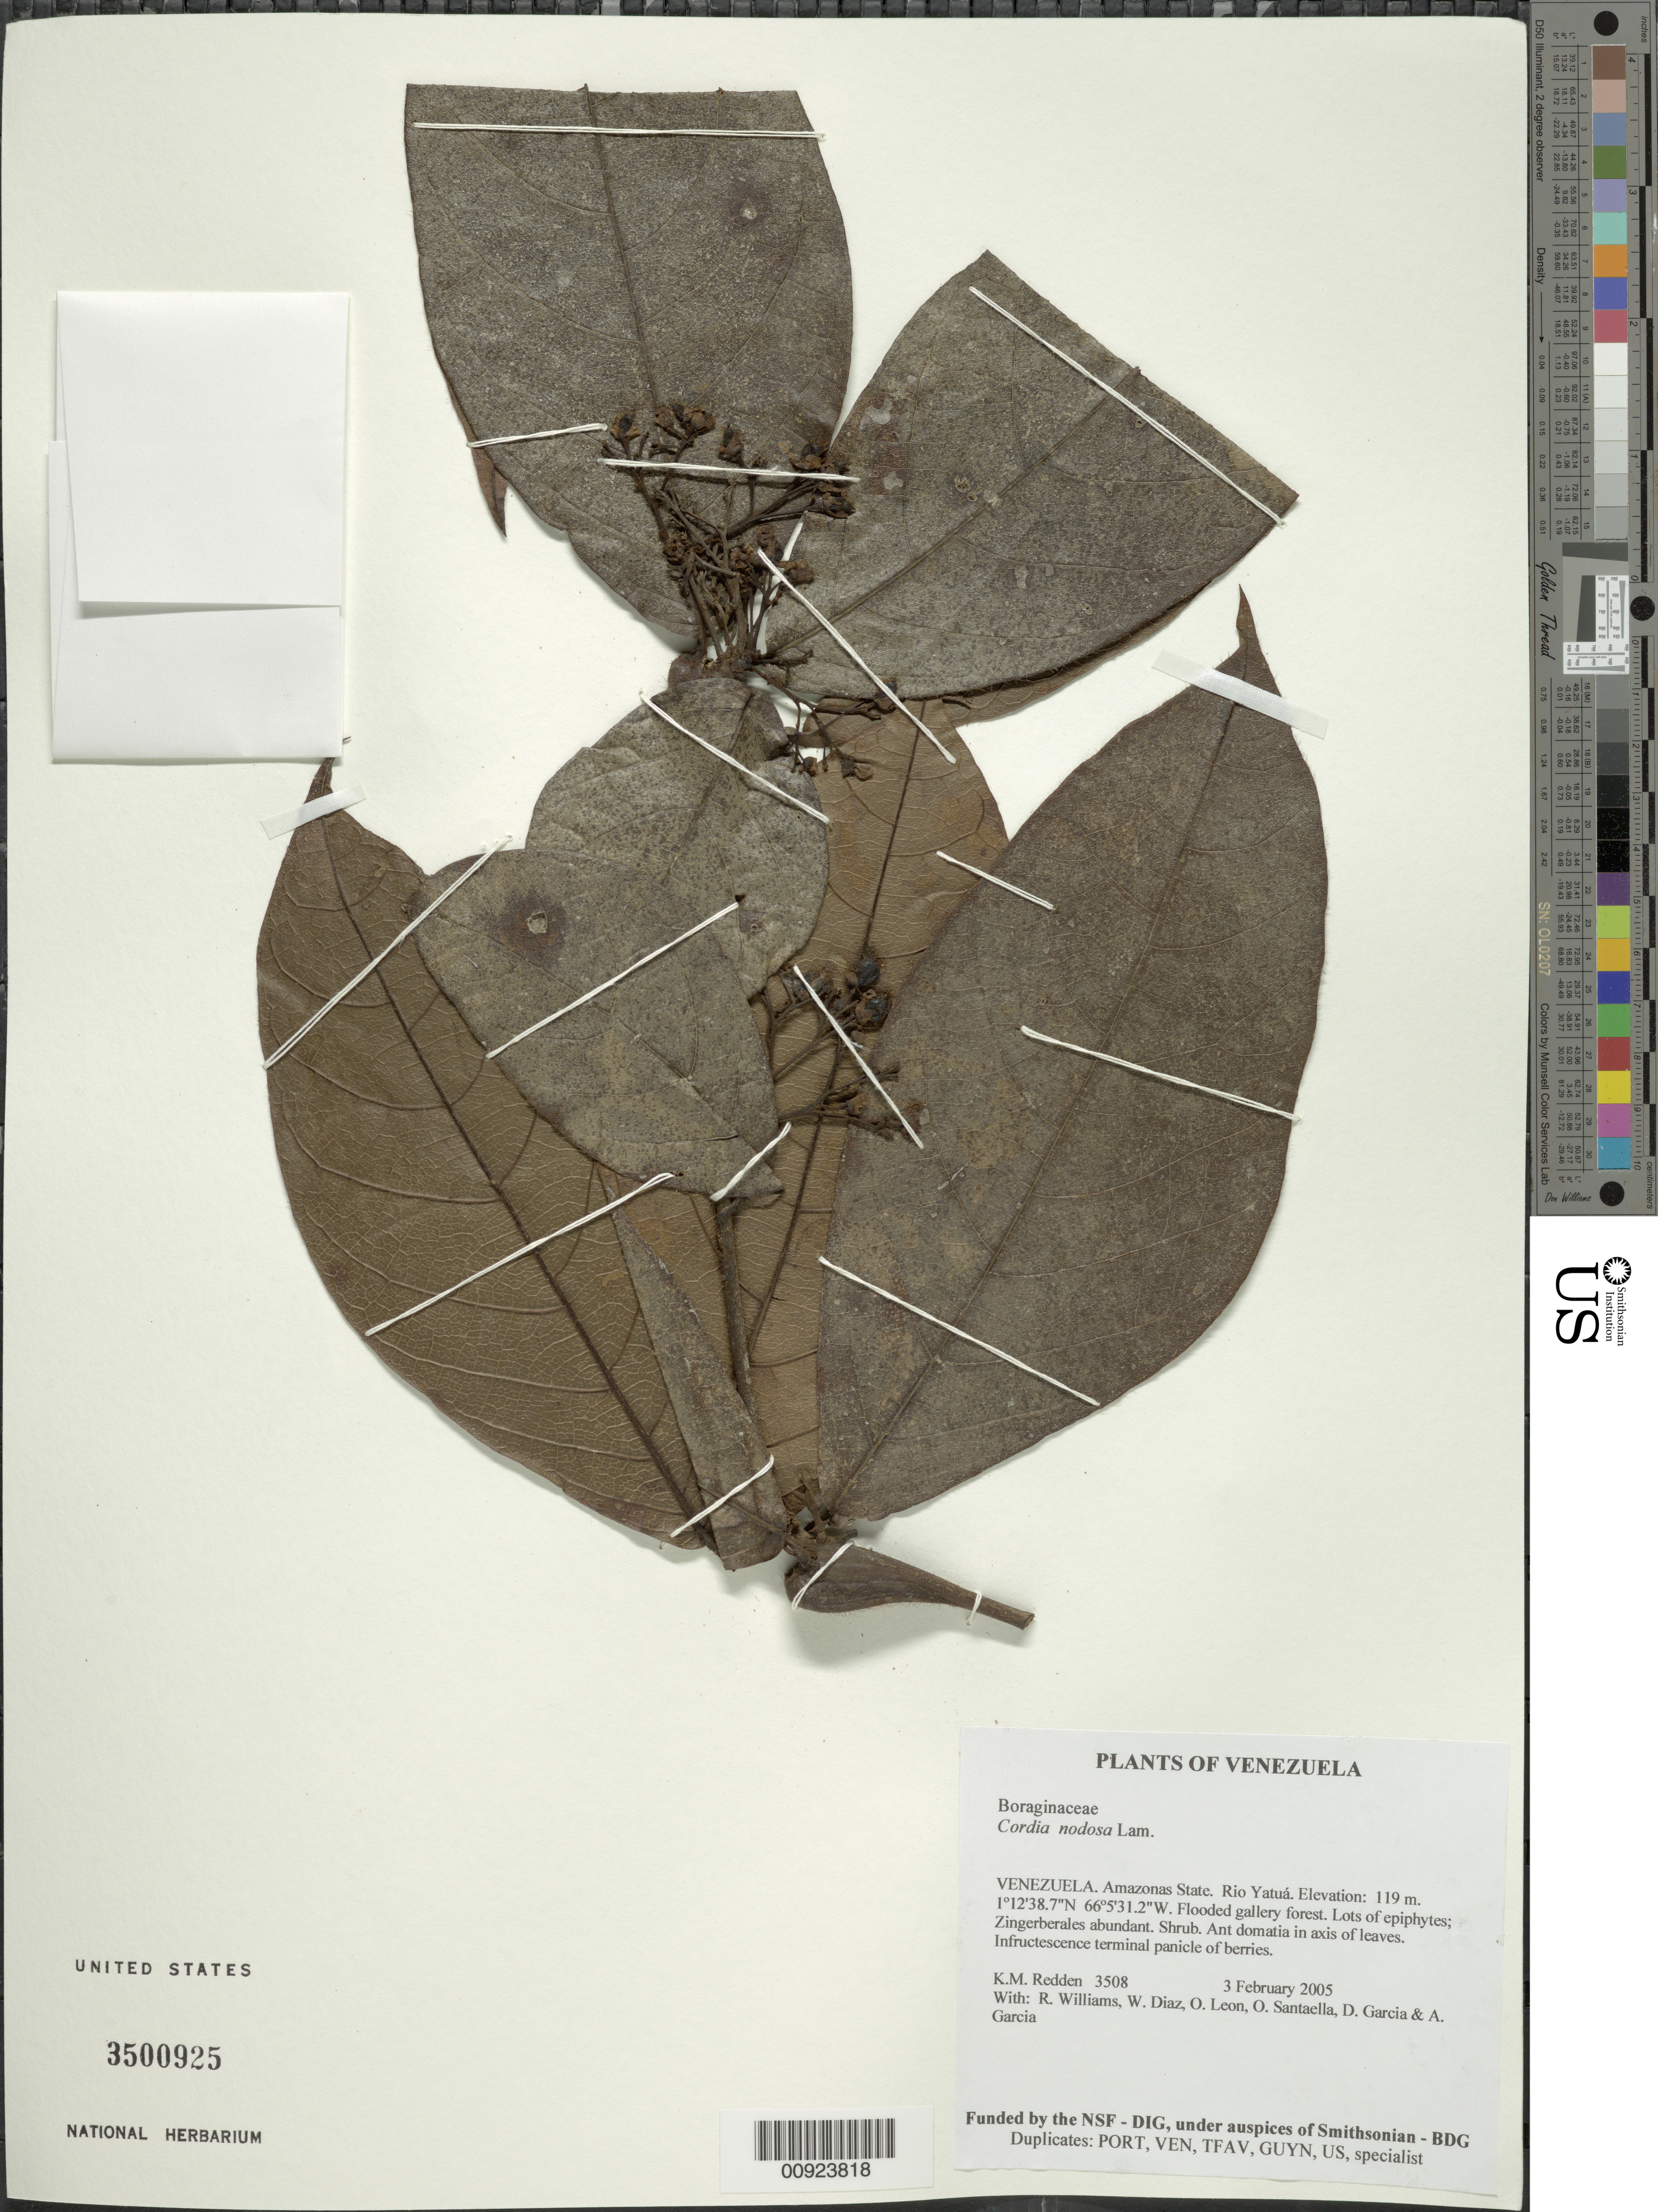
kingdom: Plantae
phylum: Tracheophyta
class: Magnoliopsida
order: Boraginales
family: Cordiaceae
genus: Cordia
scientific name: Cordia nodosa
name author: Lam.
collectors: K. M. Redden, R. Williams, W. Díaz P., O. León, O. Santaella, D. Garcia & A. Garcia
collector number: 3508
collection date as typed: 3 February 2005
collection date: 2005-02-03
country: Venezuela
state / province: Amazonas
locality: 15 - Rio Yatuá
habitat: Flooded gallery forest. Lots of epiphytes; Zingerberales abundant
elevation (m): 119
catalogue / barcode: US 3500925